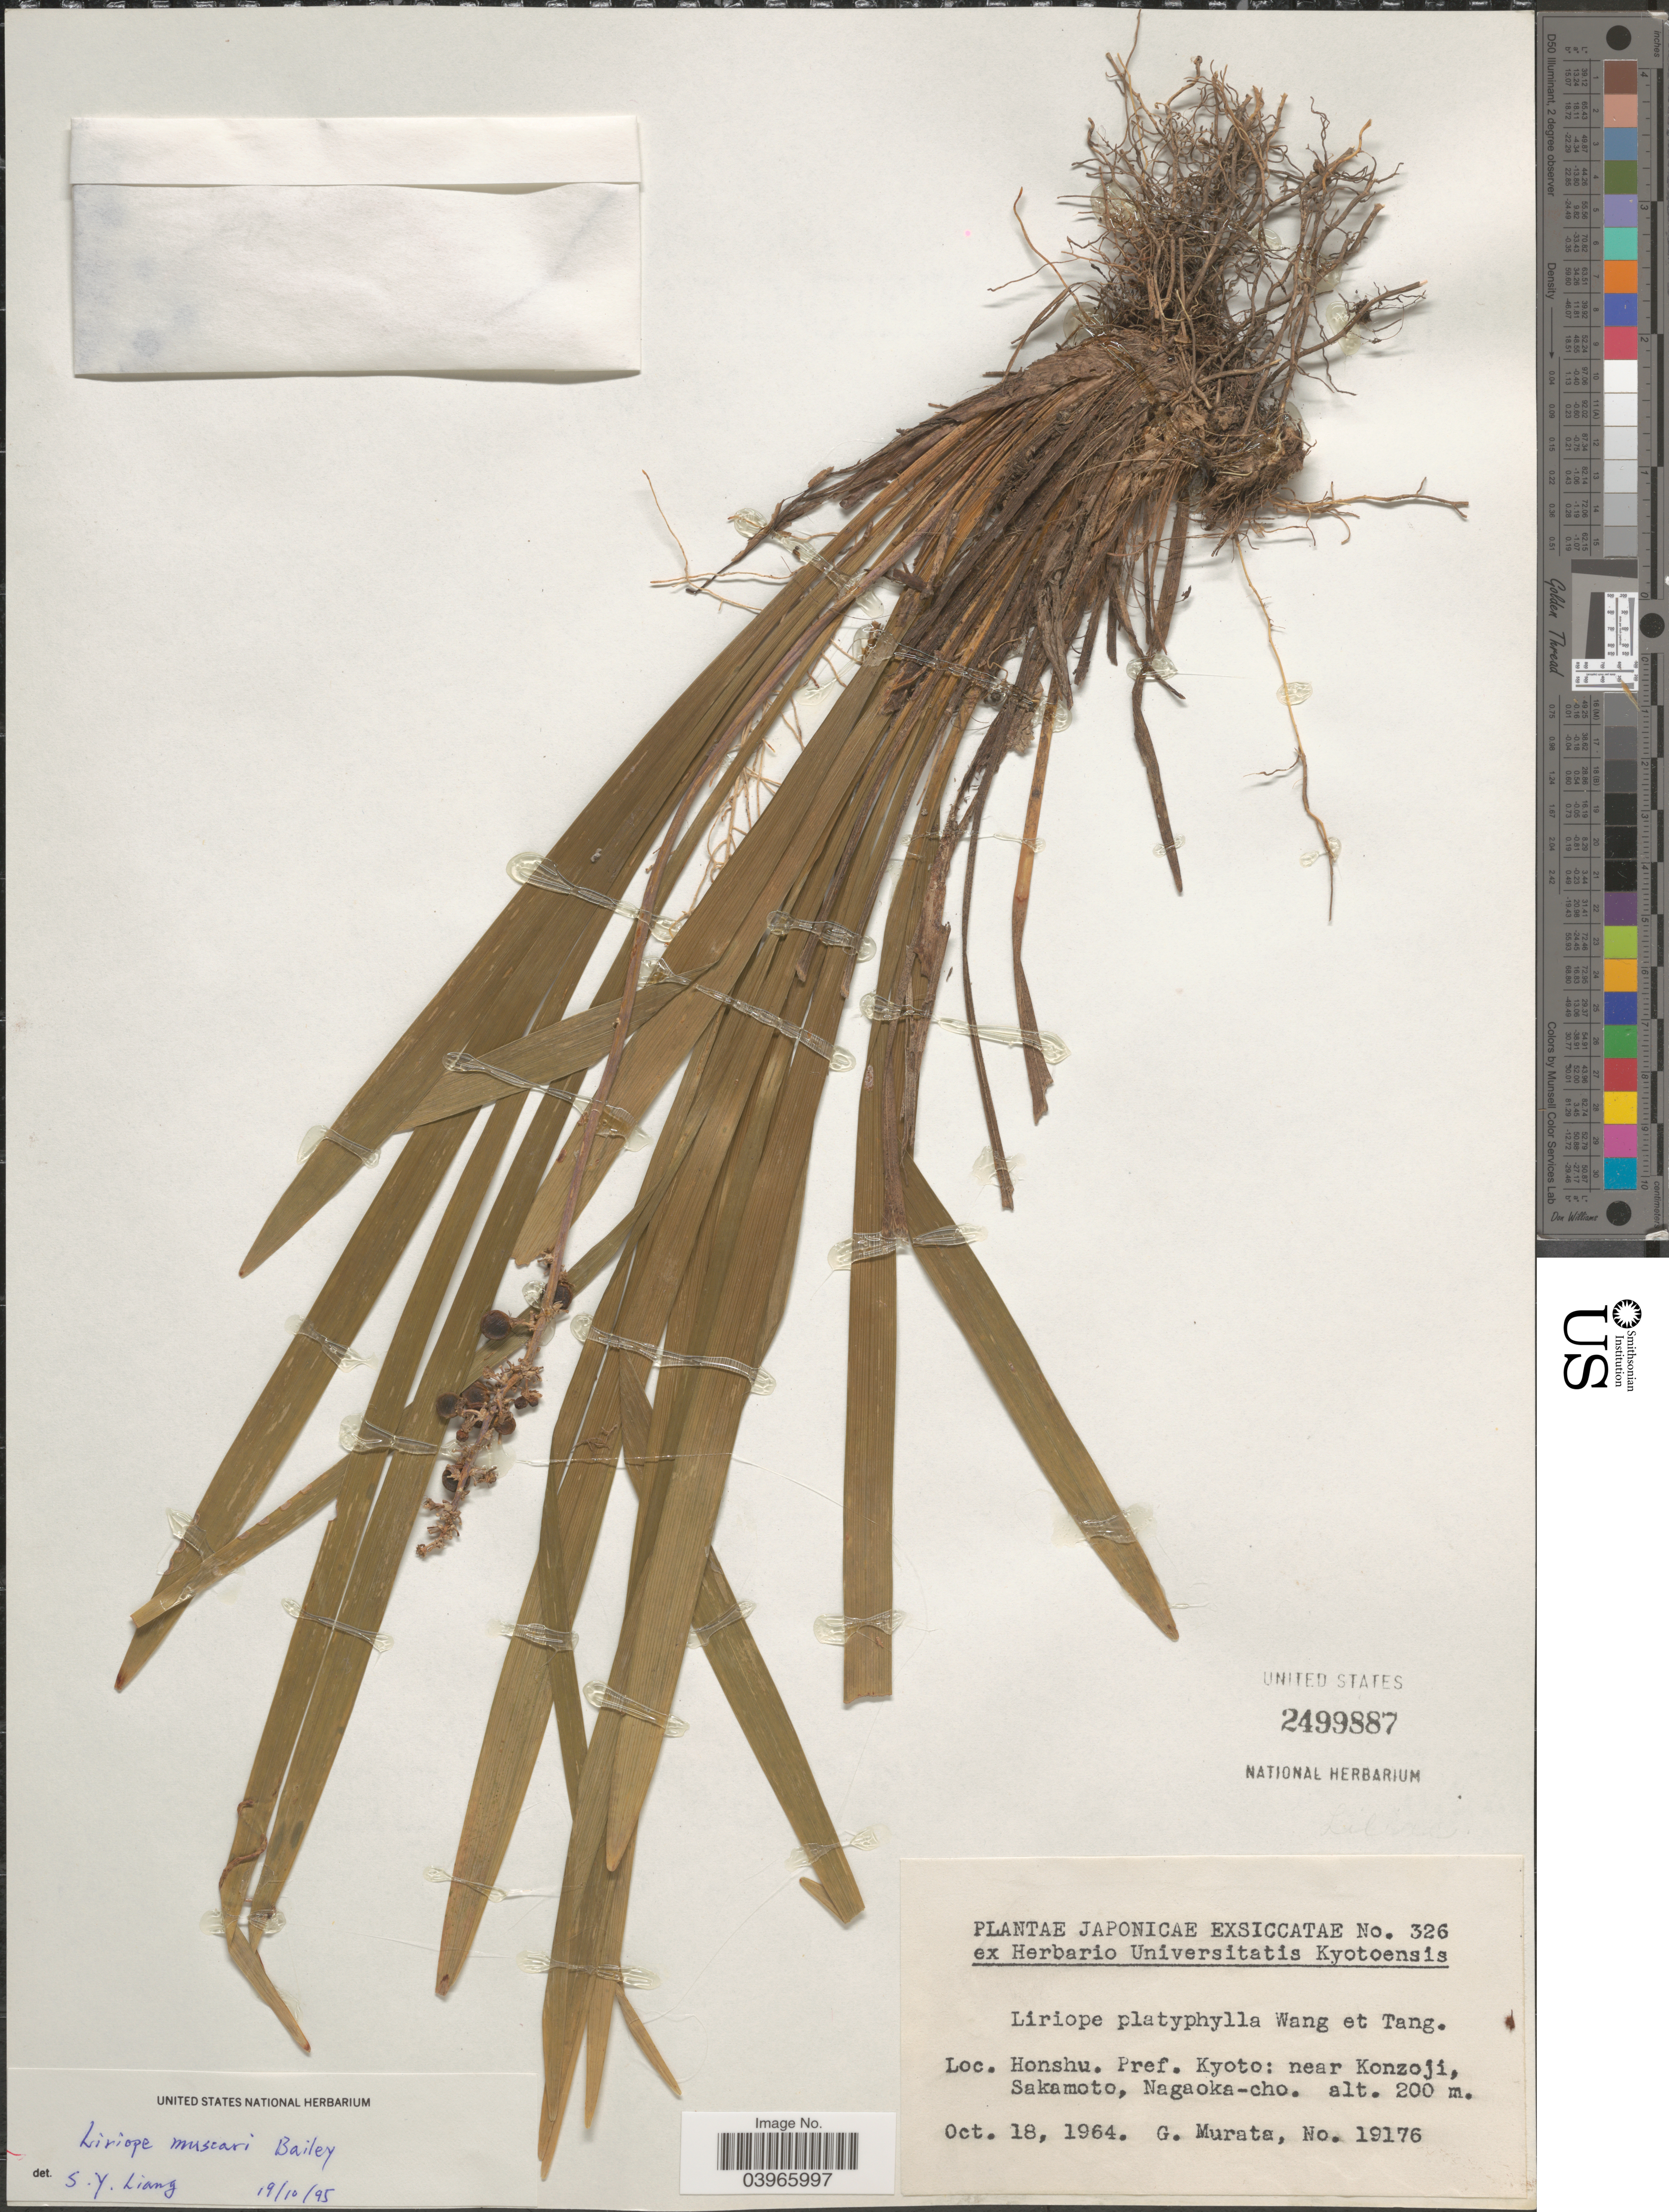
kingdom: Plantae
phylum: Tracheophyta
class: Liliopsida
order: Asparagales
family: Asparagaceae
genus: Liriope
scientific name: Liriope platyphylla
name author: F.T. Wang & Tang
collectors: G. Murata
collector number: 19176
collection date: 1964-10-18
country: Japan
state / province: Kyoto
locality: Honshu. Pref. Kyoto: near Konzoji, Sakamoto, Nagaoka-cho.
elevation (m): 200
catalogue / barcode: US 2499887